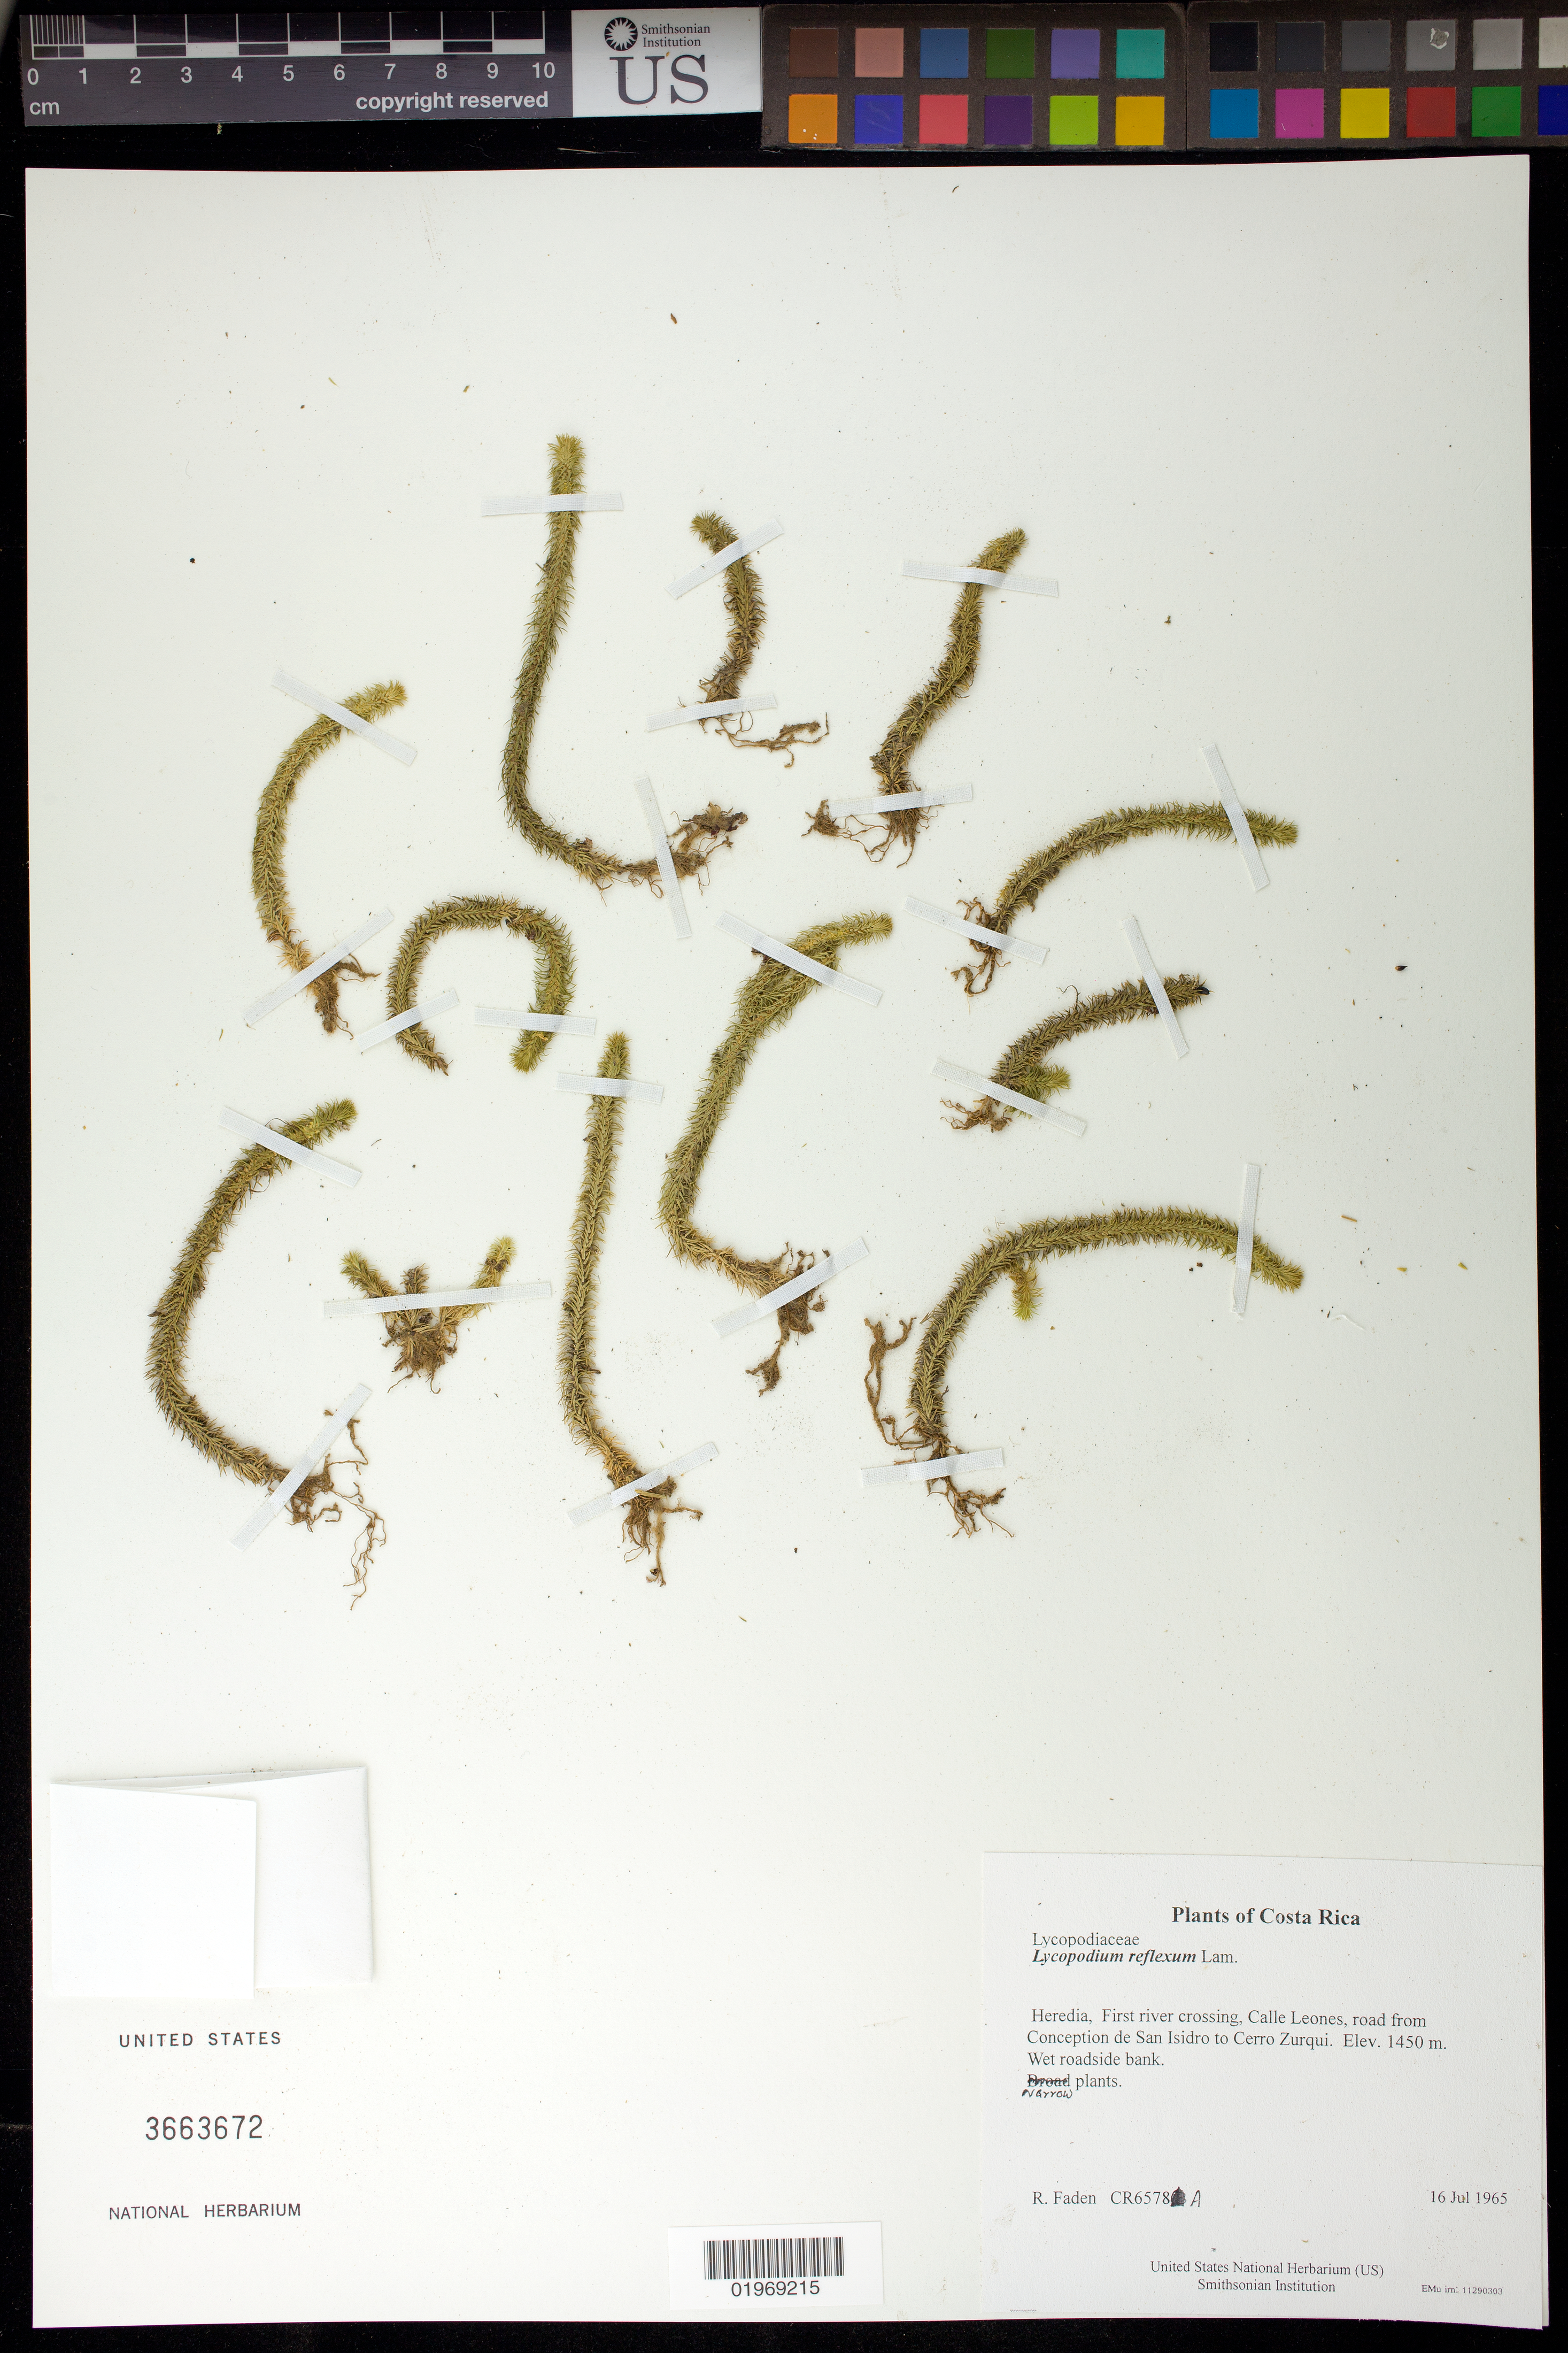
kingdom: Plantae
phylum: Tracheophyta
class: Lycopodiopsida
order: Lycopodiales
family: Lycopodiaceae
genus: Phlegmariurus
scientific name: Phlegmariurus reflexus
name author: (Lam.) B. Øllg.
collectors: R. B. Faden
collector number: CR6578 A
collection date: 1965-07-16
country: Costa Rica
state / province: Heredia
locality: First river crossing, Calle Leones, road from Conception de San Isidro to Cerro Zurqui.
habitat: Wet roadside bank.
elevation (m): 1450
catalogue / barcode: US 3663672